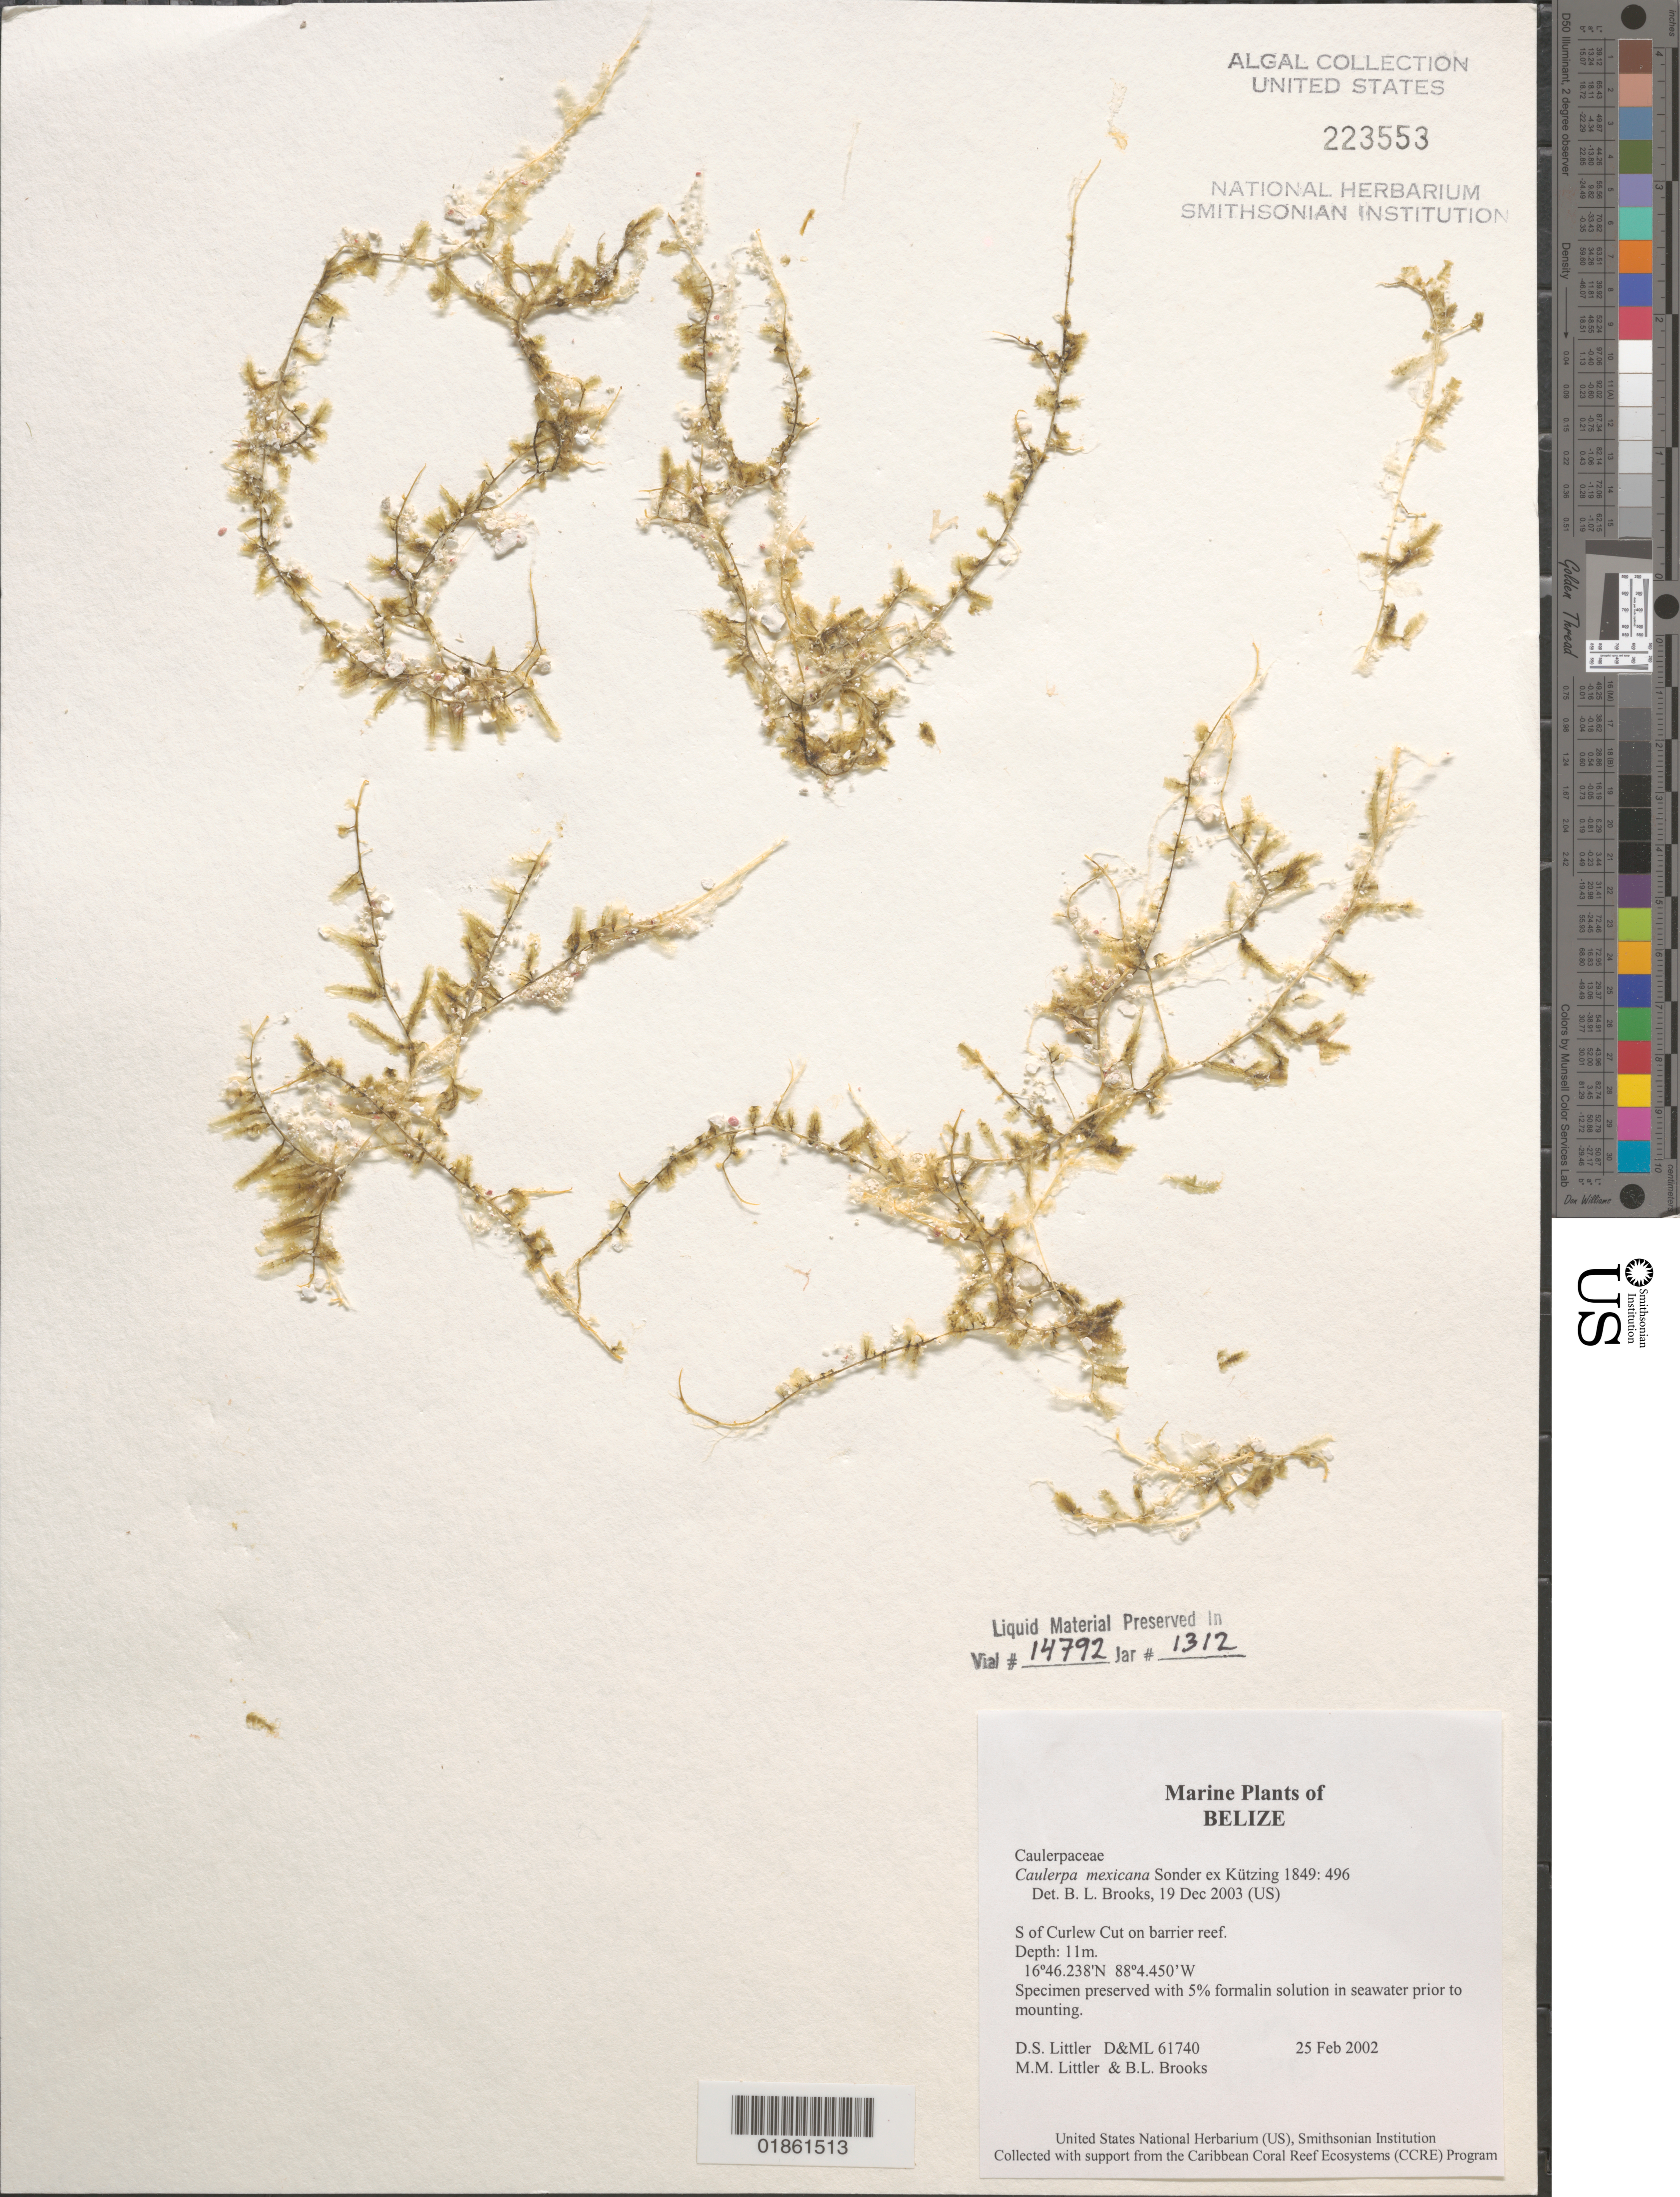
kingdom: Plantae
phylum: Chlorophyta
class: Ulvophyceae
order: Bryopsidales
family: Caulerpaceae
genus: Caulerpa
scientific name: Caulerpa mexicana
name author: Sond. ex Kütz.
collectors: D. S. Littler & M. M. Littler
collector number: D&ML 61740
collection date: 2002-02-25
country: Belize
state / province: Stann Creek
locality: Long Reef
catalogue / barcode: US 223553